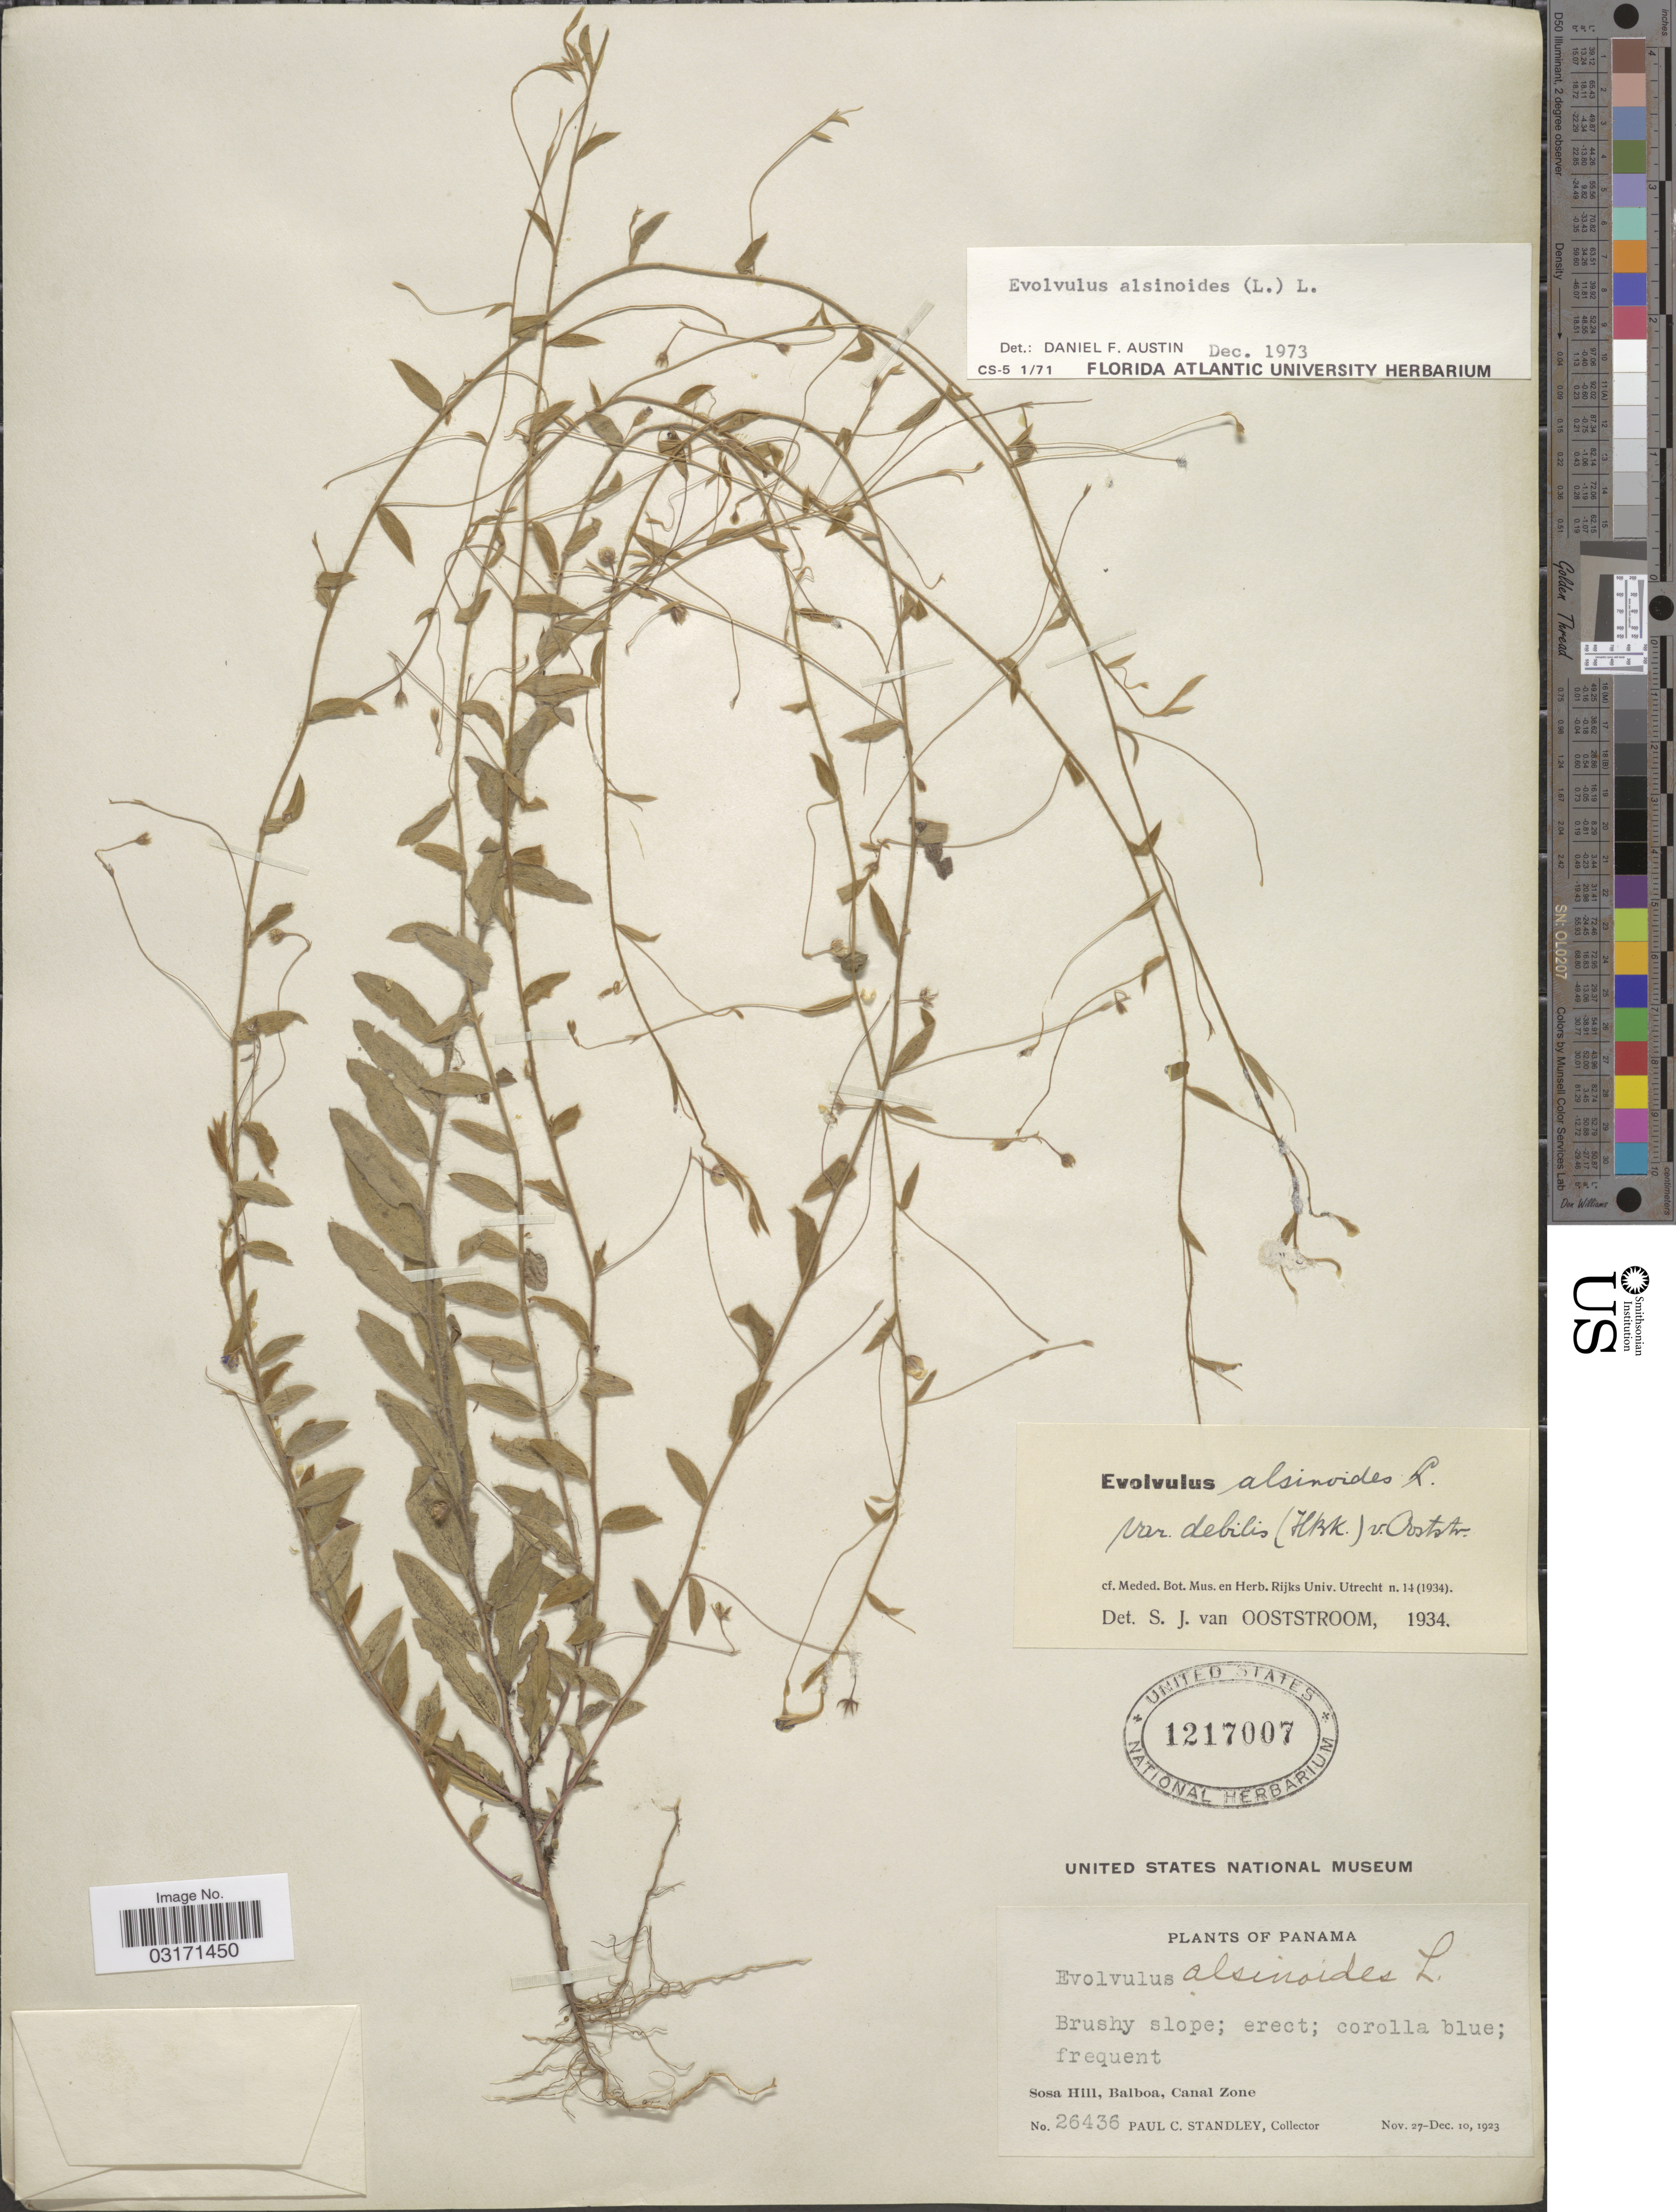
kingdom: Plantae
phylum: Tracheophyta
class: Magnoliopsida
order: Solanales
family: Convolvulaceae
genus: Evolvulus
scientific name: Evolvulus alsinoides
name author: (L.) L.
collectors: P. C. Standley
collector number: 26436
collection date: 1923-11-27/1923-12-10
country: Panama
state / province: Colón / Panamá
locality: Sosa Hill, Balboa, Canal Zone.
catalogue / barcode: US 1217007